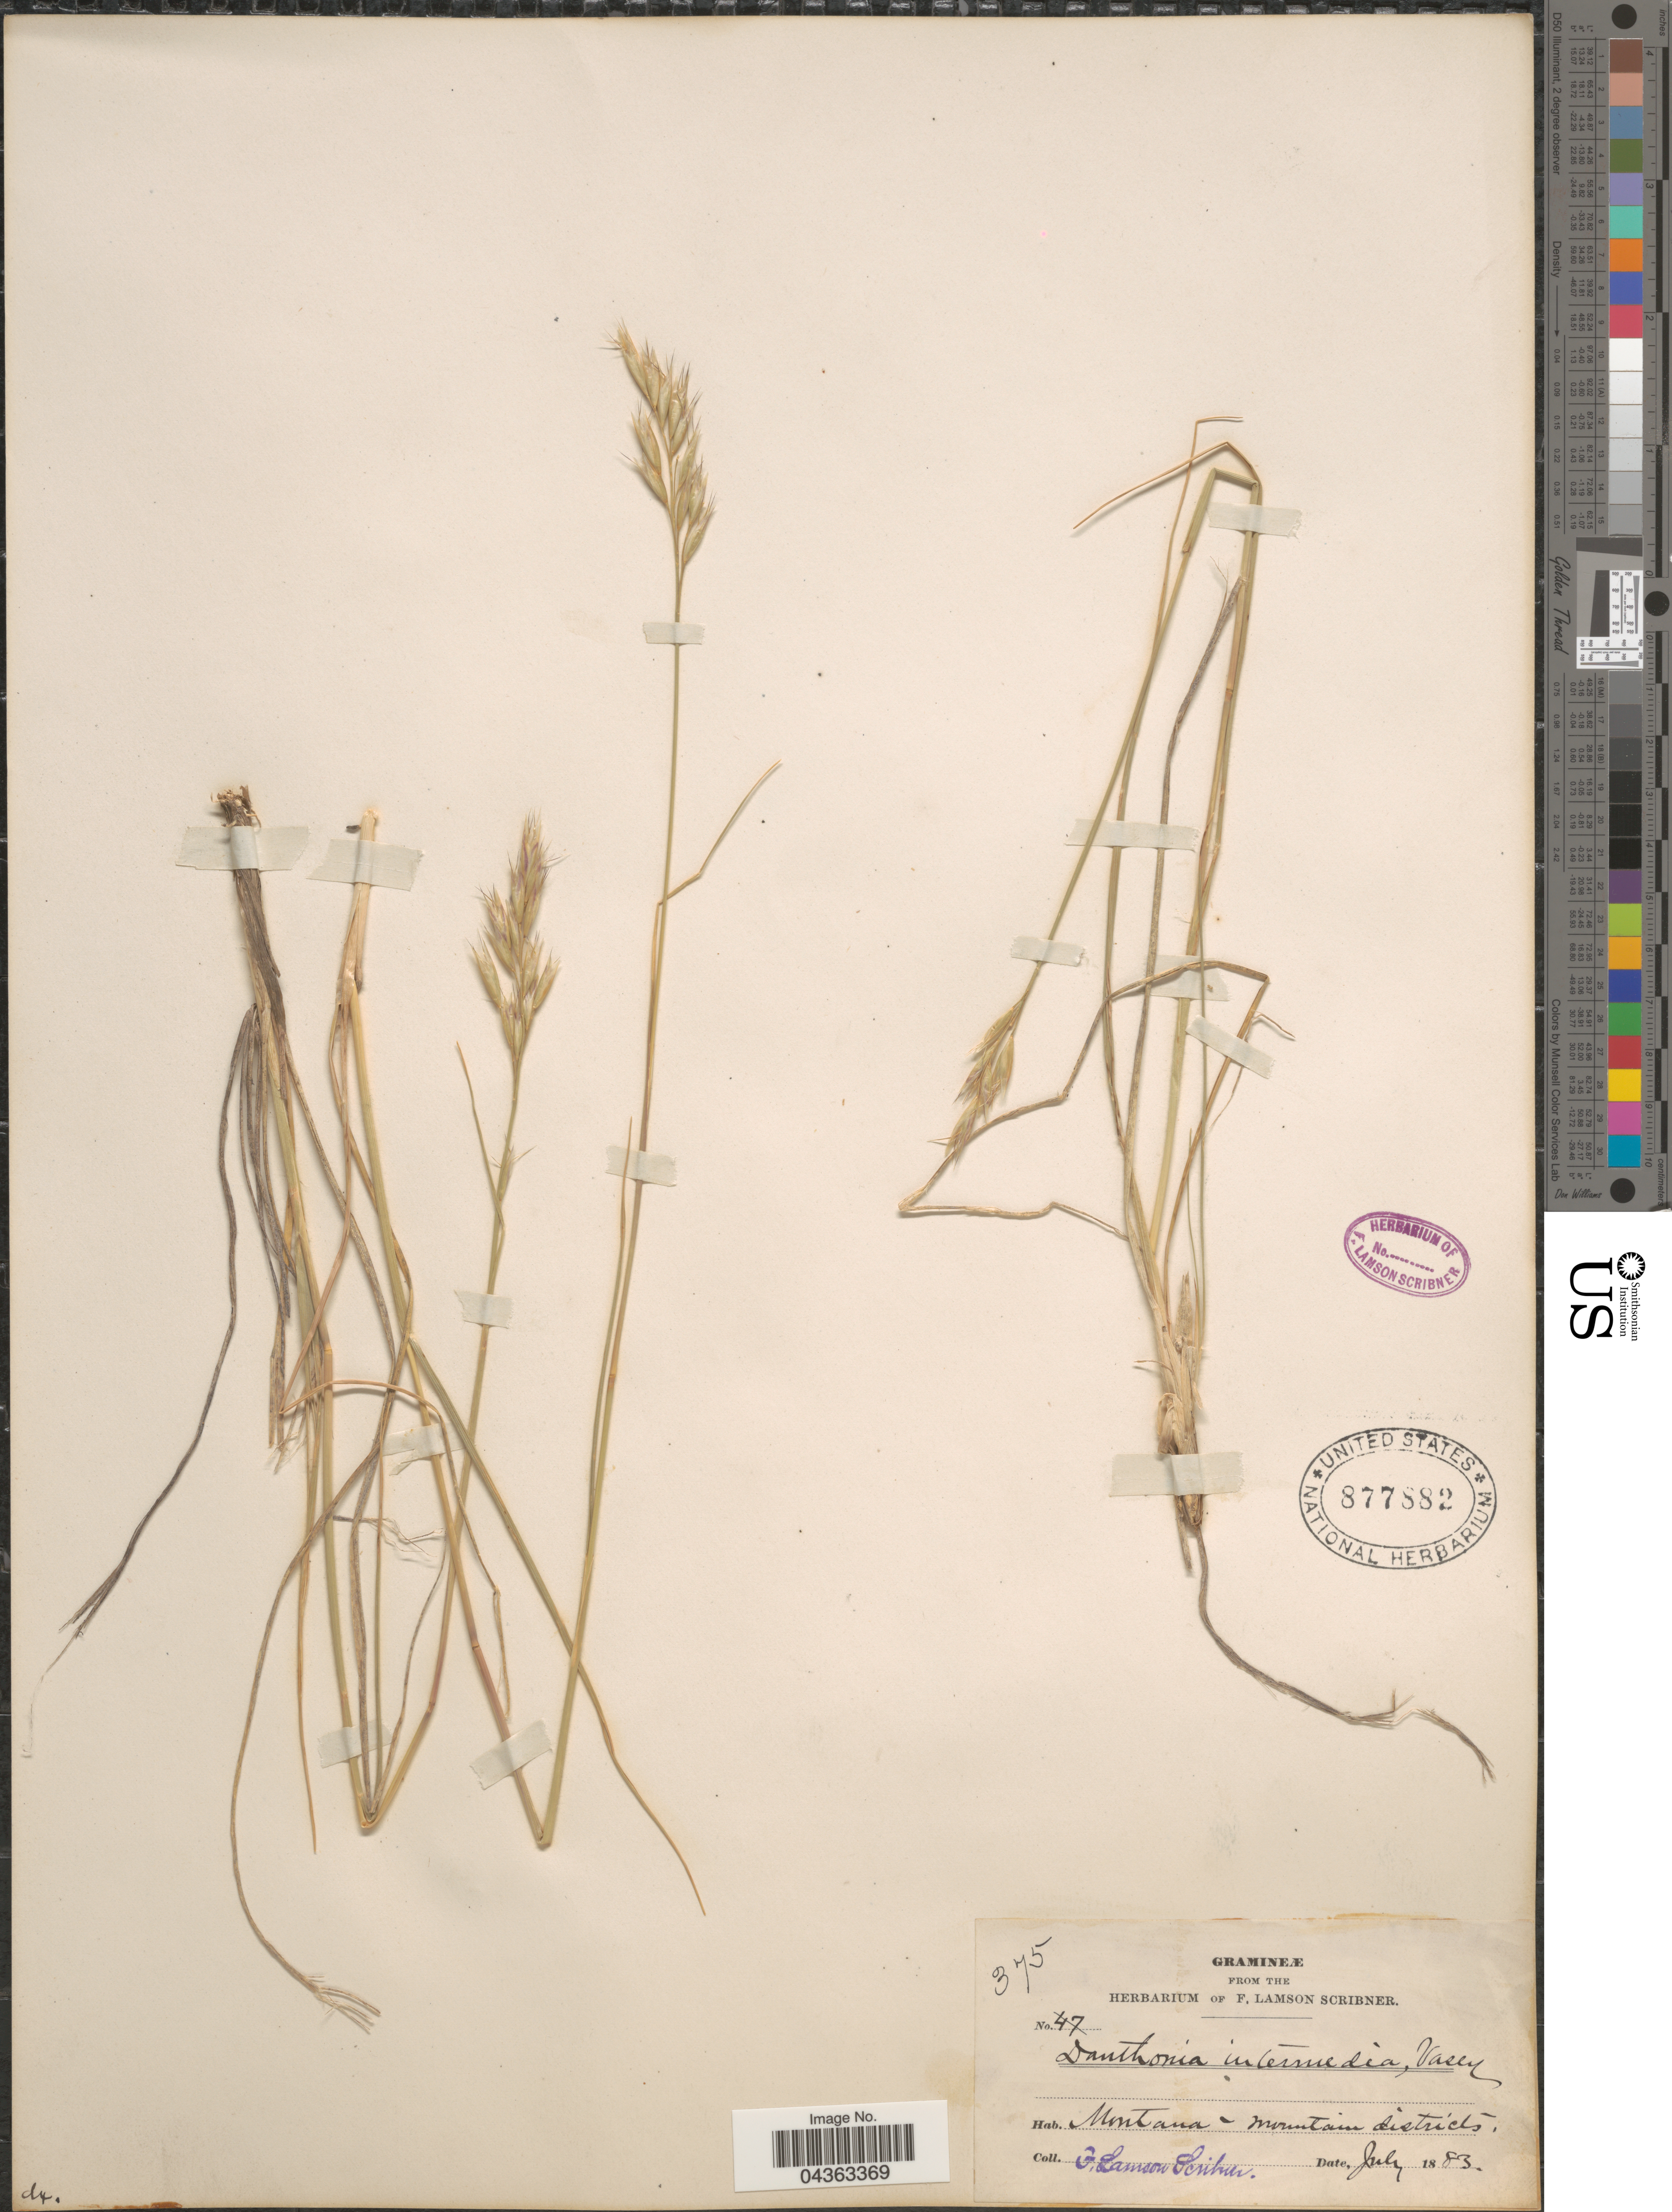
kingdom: Plantae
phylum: Tracheophyta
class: Liliopsida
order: Poales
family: Poaceae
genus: Danthonia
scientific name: Danthonia intermedia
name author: Vasey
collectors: F. Lamson-Scribner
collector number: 375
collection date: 1883-07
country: United States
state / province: Montana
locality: Mountain districts.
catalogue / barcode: US 877882